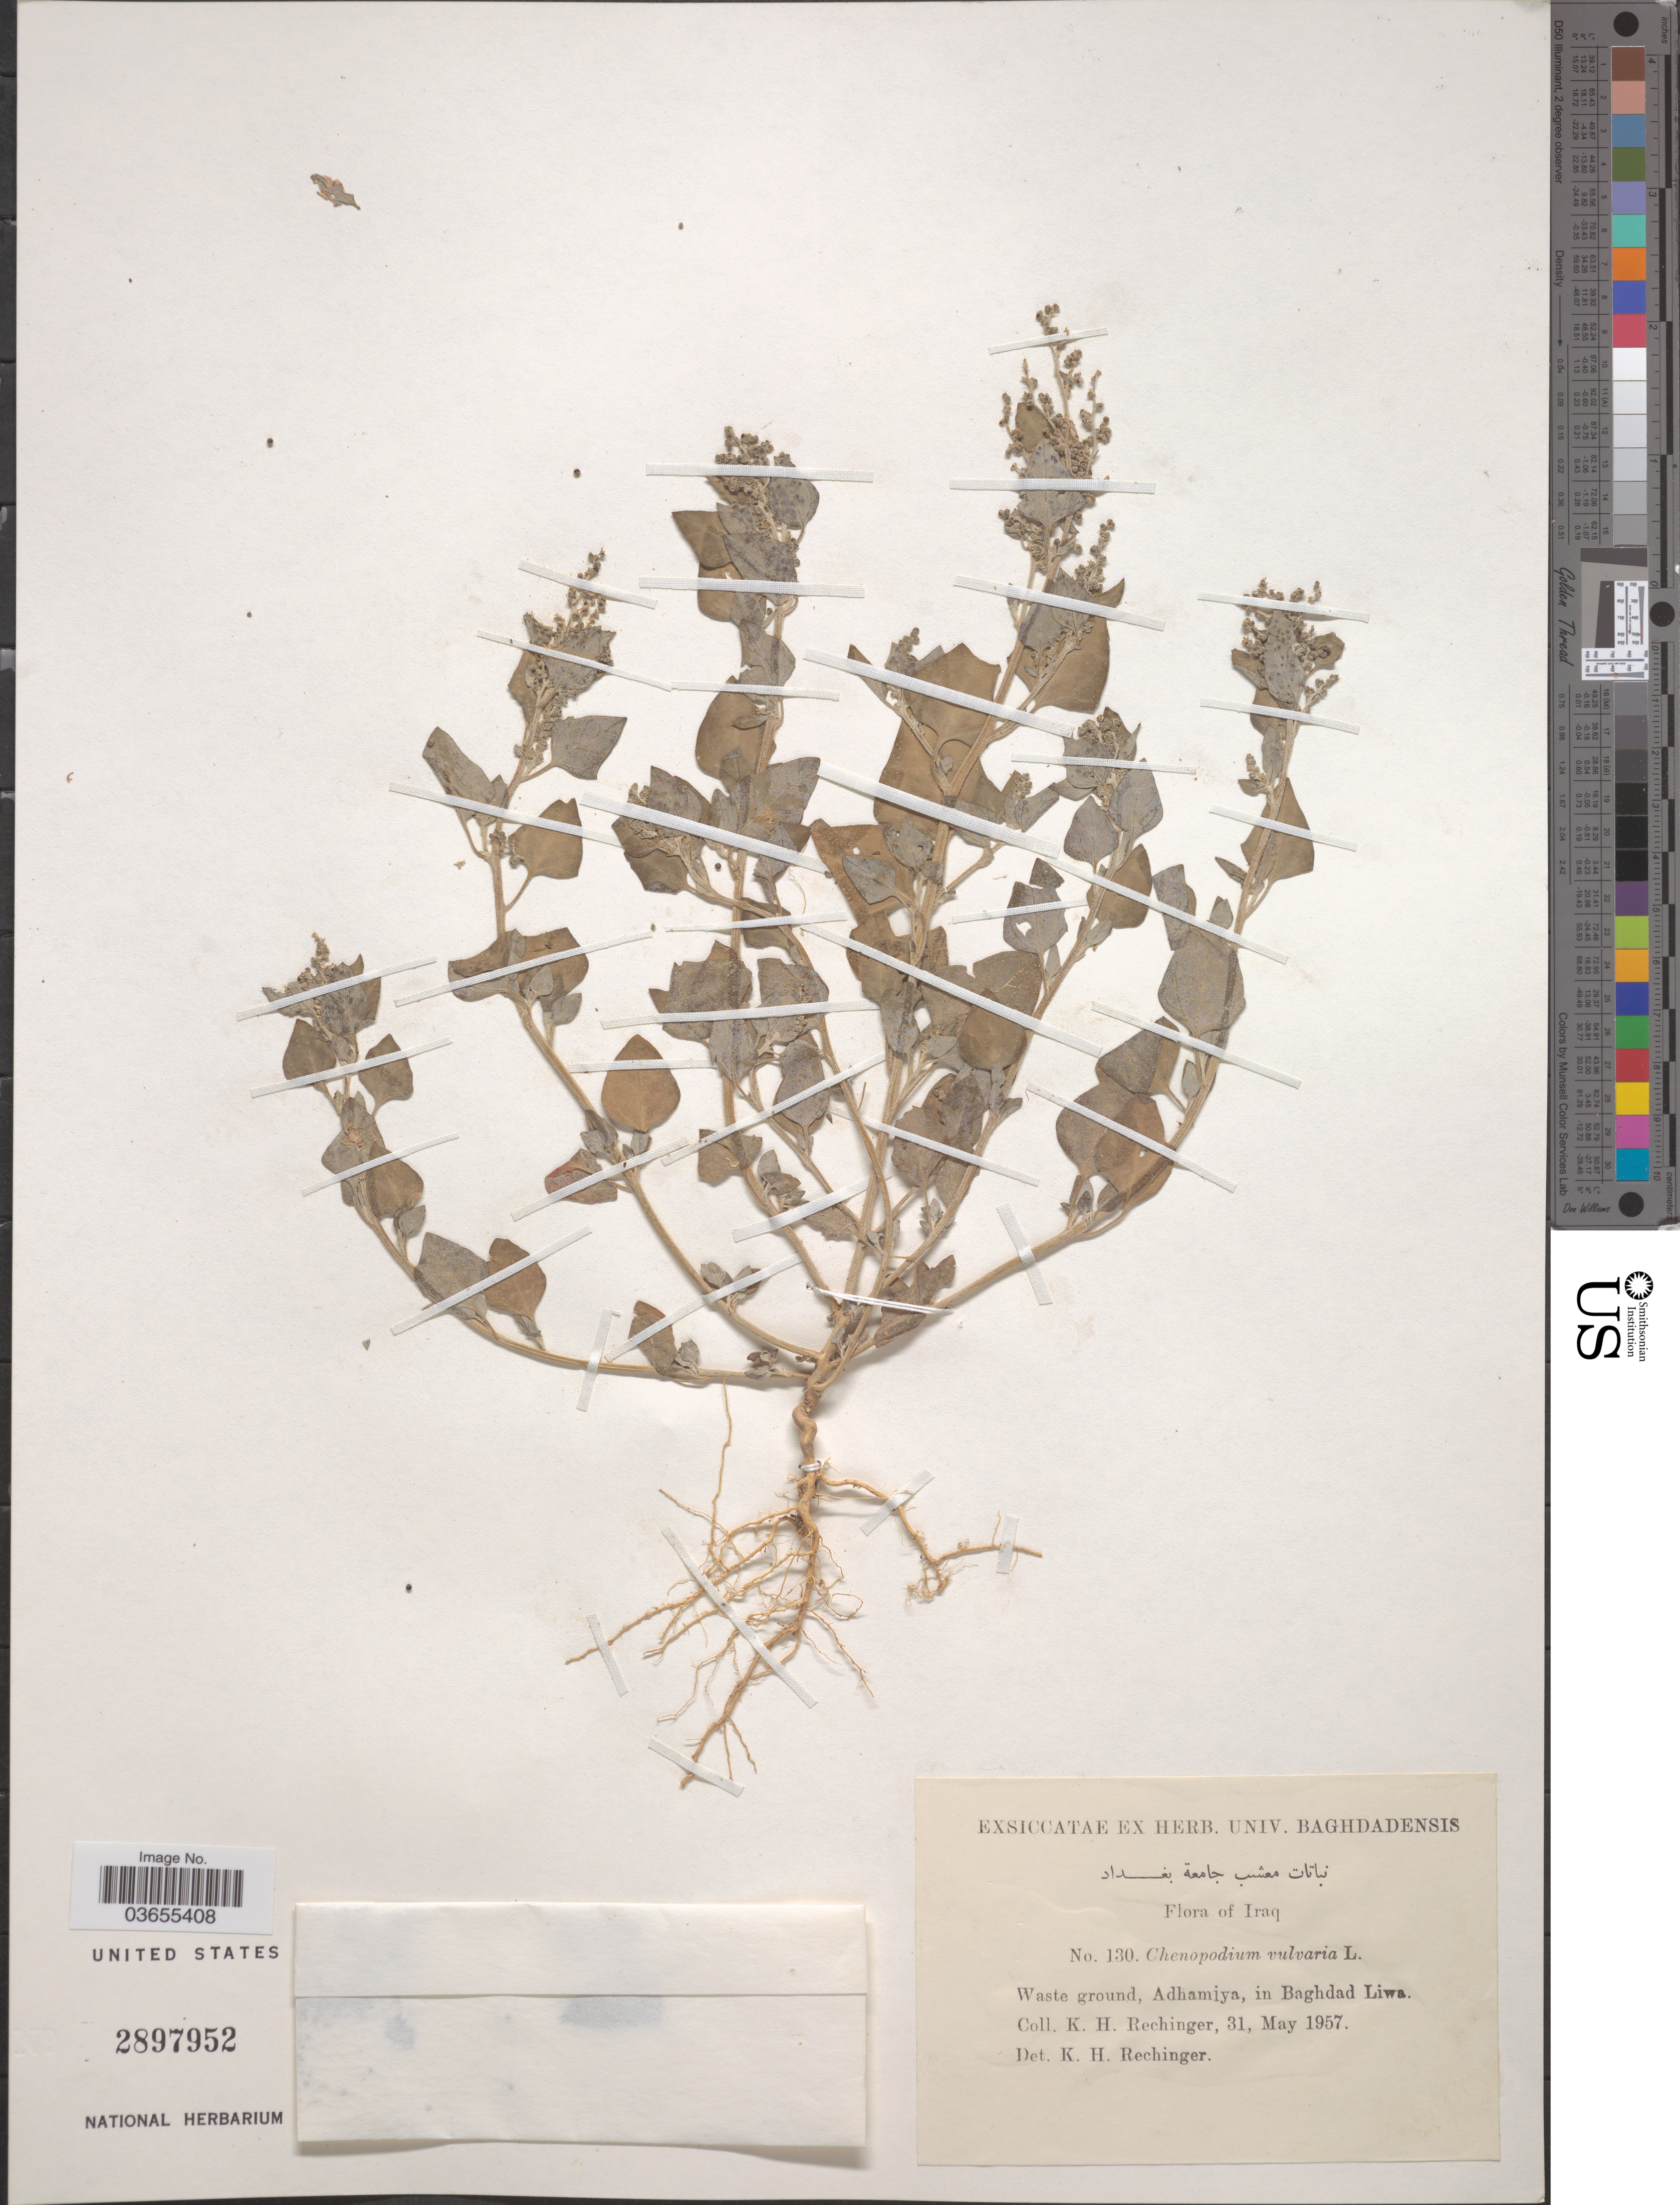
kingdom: Plantae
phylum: Tracheophyta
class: Magnoliopsida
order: Caryophyllales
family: Amaranthaceae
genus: Chenopodium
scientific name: Chenopodium vulvaria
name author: L.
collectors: K. H. Rechinger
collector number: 130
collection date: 1957-05-31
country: Iraq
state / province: Baghdad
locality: Adhamiya, in Baghdad Liwa.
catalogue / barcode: US 2897952